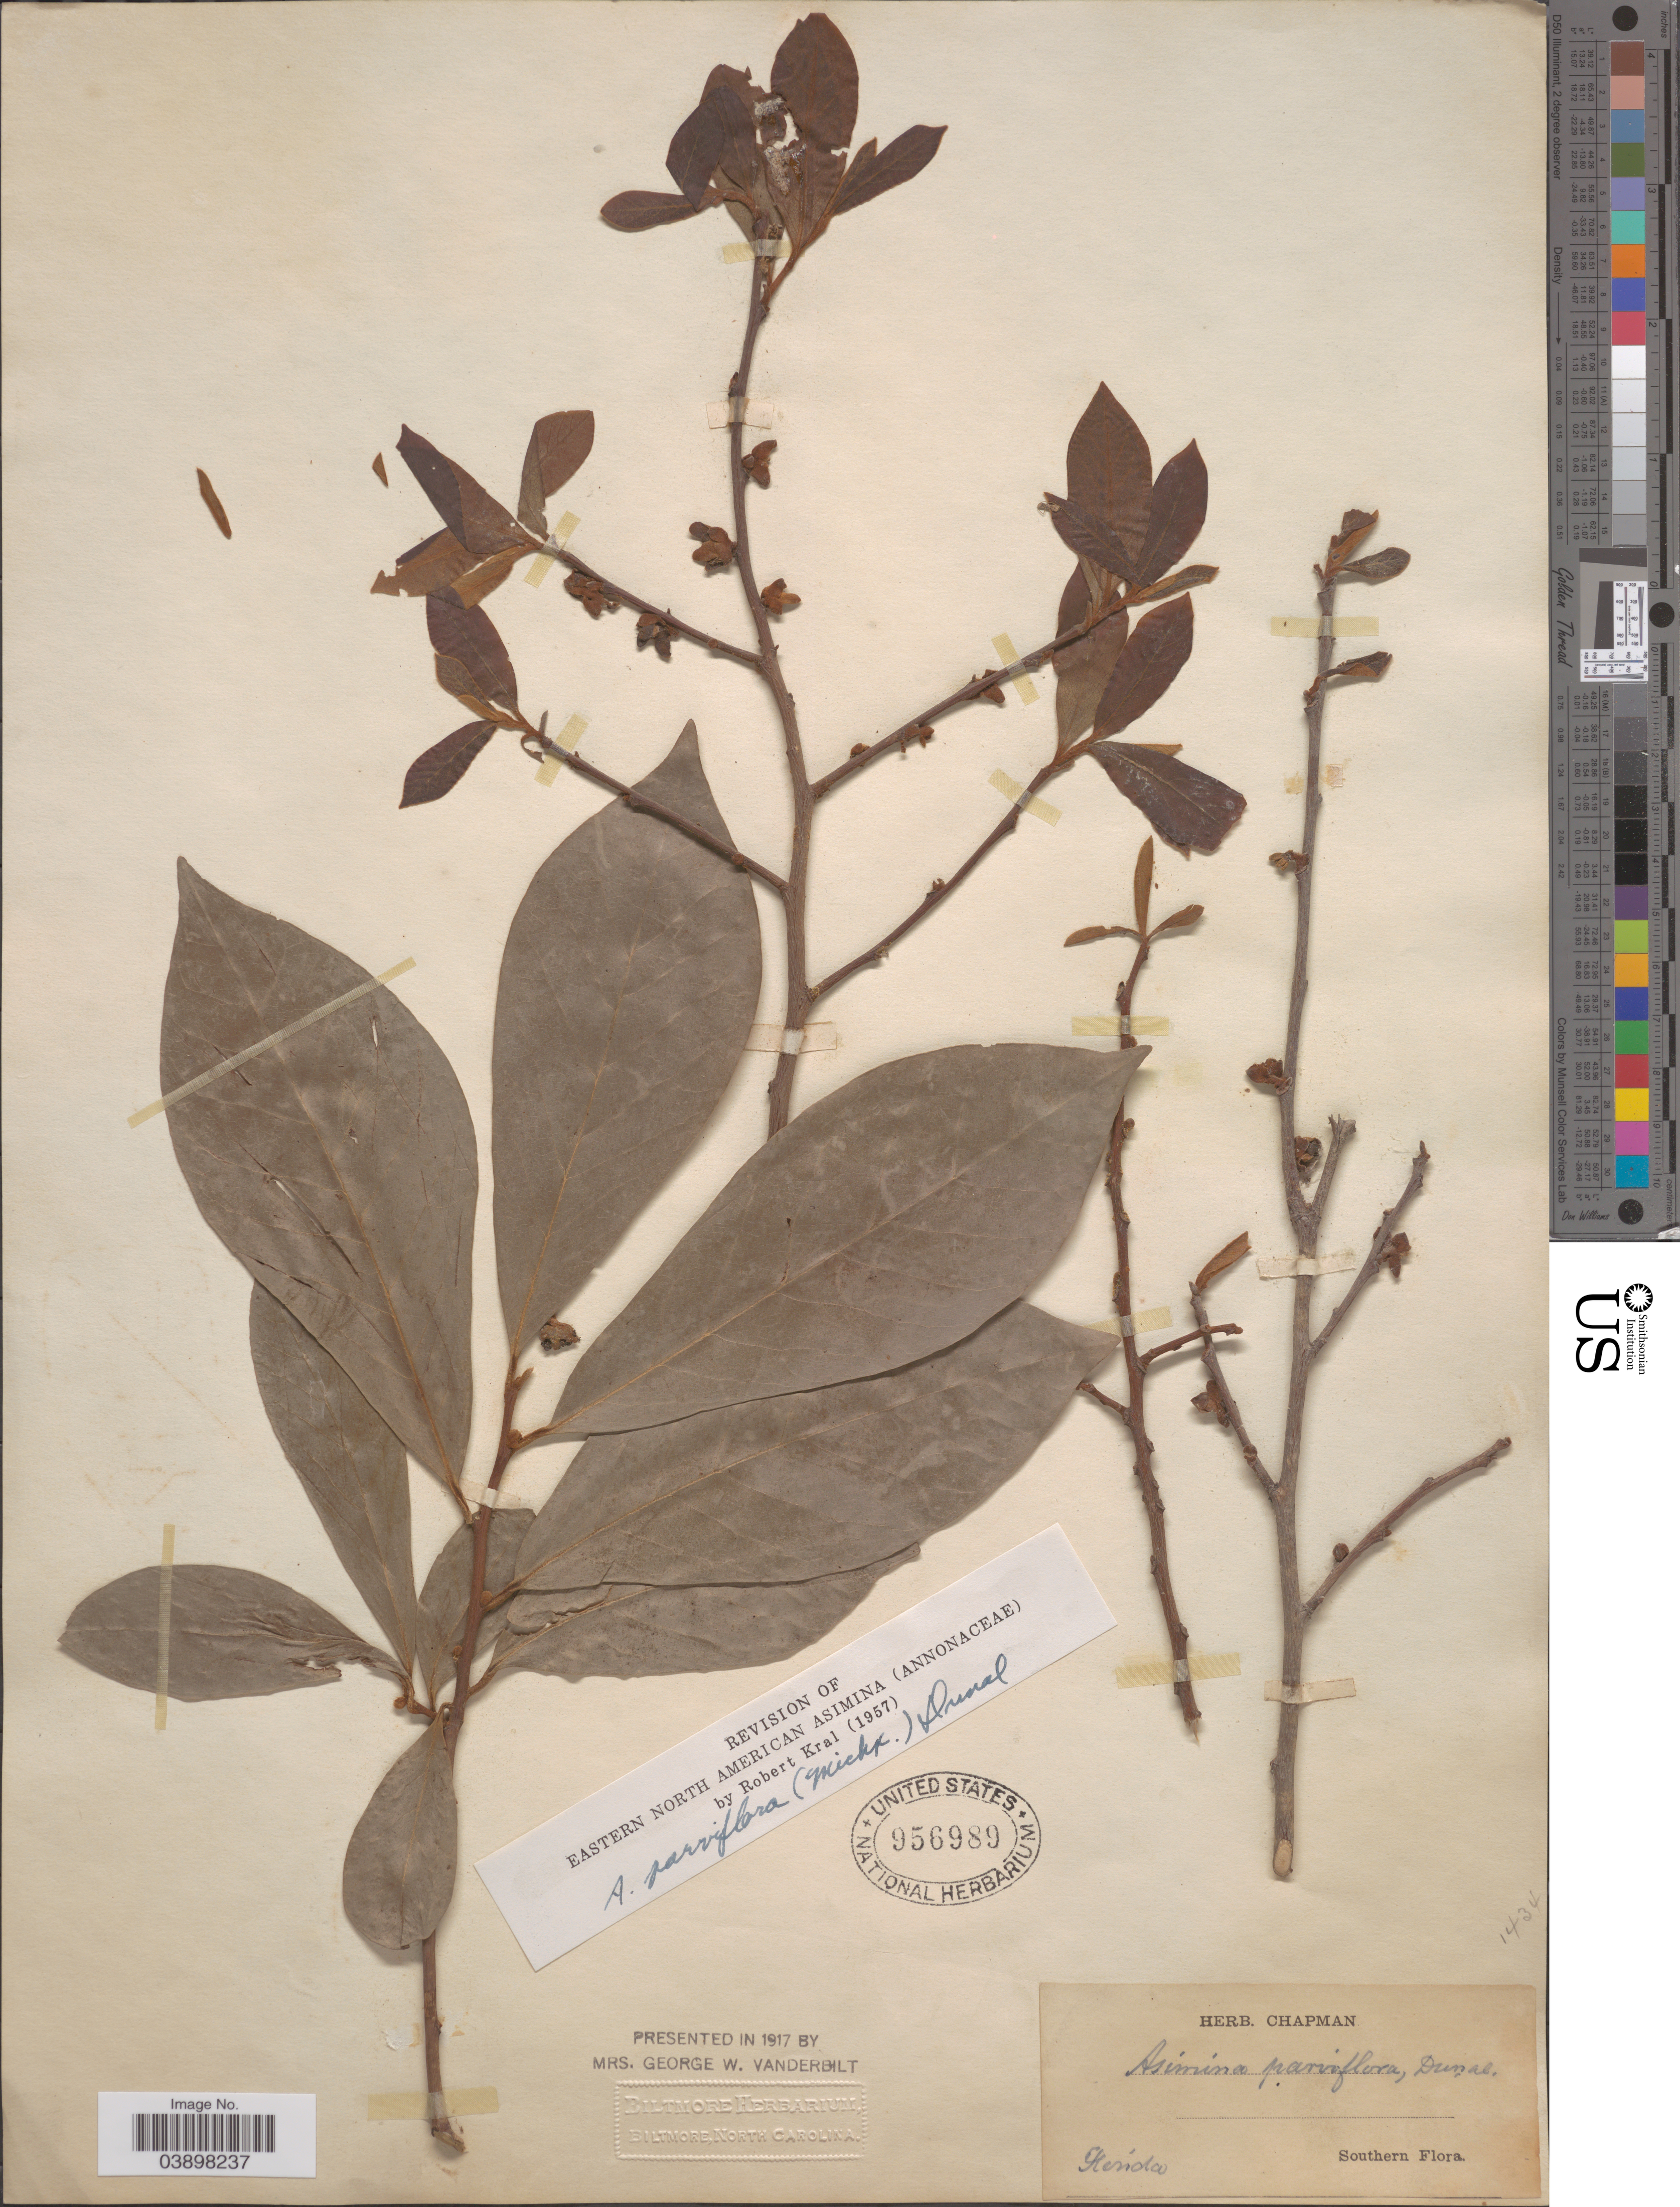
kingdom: Plantae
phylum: Tracheophyta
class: Magnoliopsida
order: Magnoliales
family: Annonaceae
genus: Asimina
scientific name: Asimina parviflora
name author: (Michx.) Dunal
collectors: ex herb. Chapman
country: United States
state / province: Florida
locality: Southern.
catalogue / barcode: US 956989